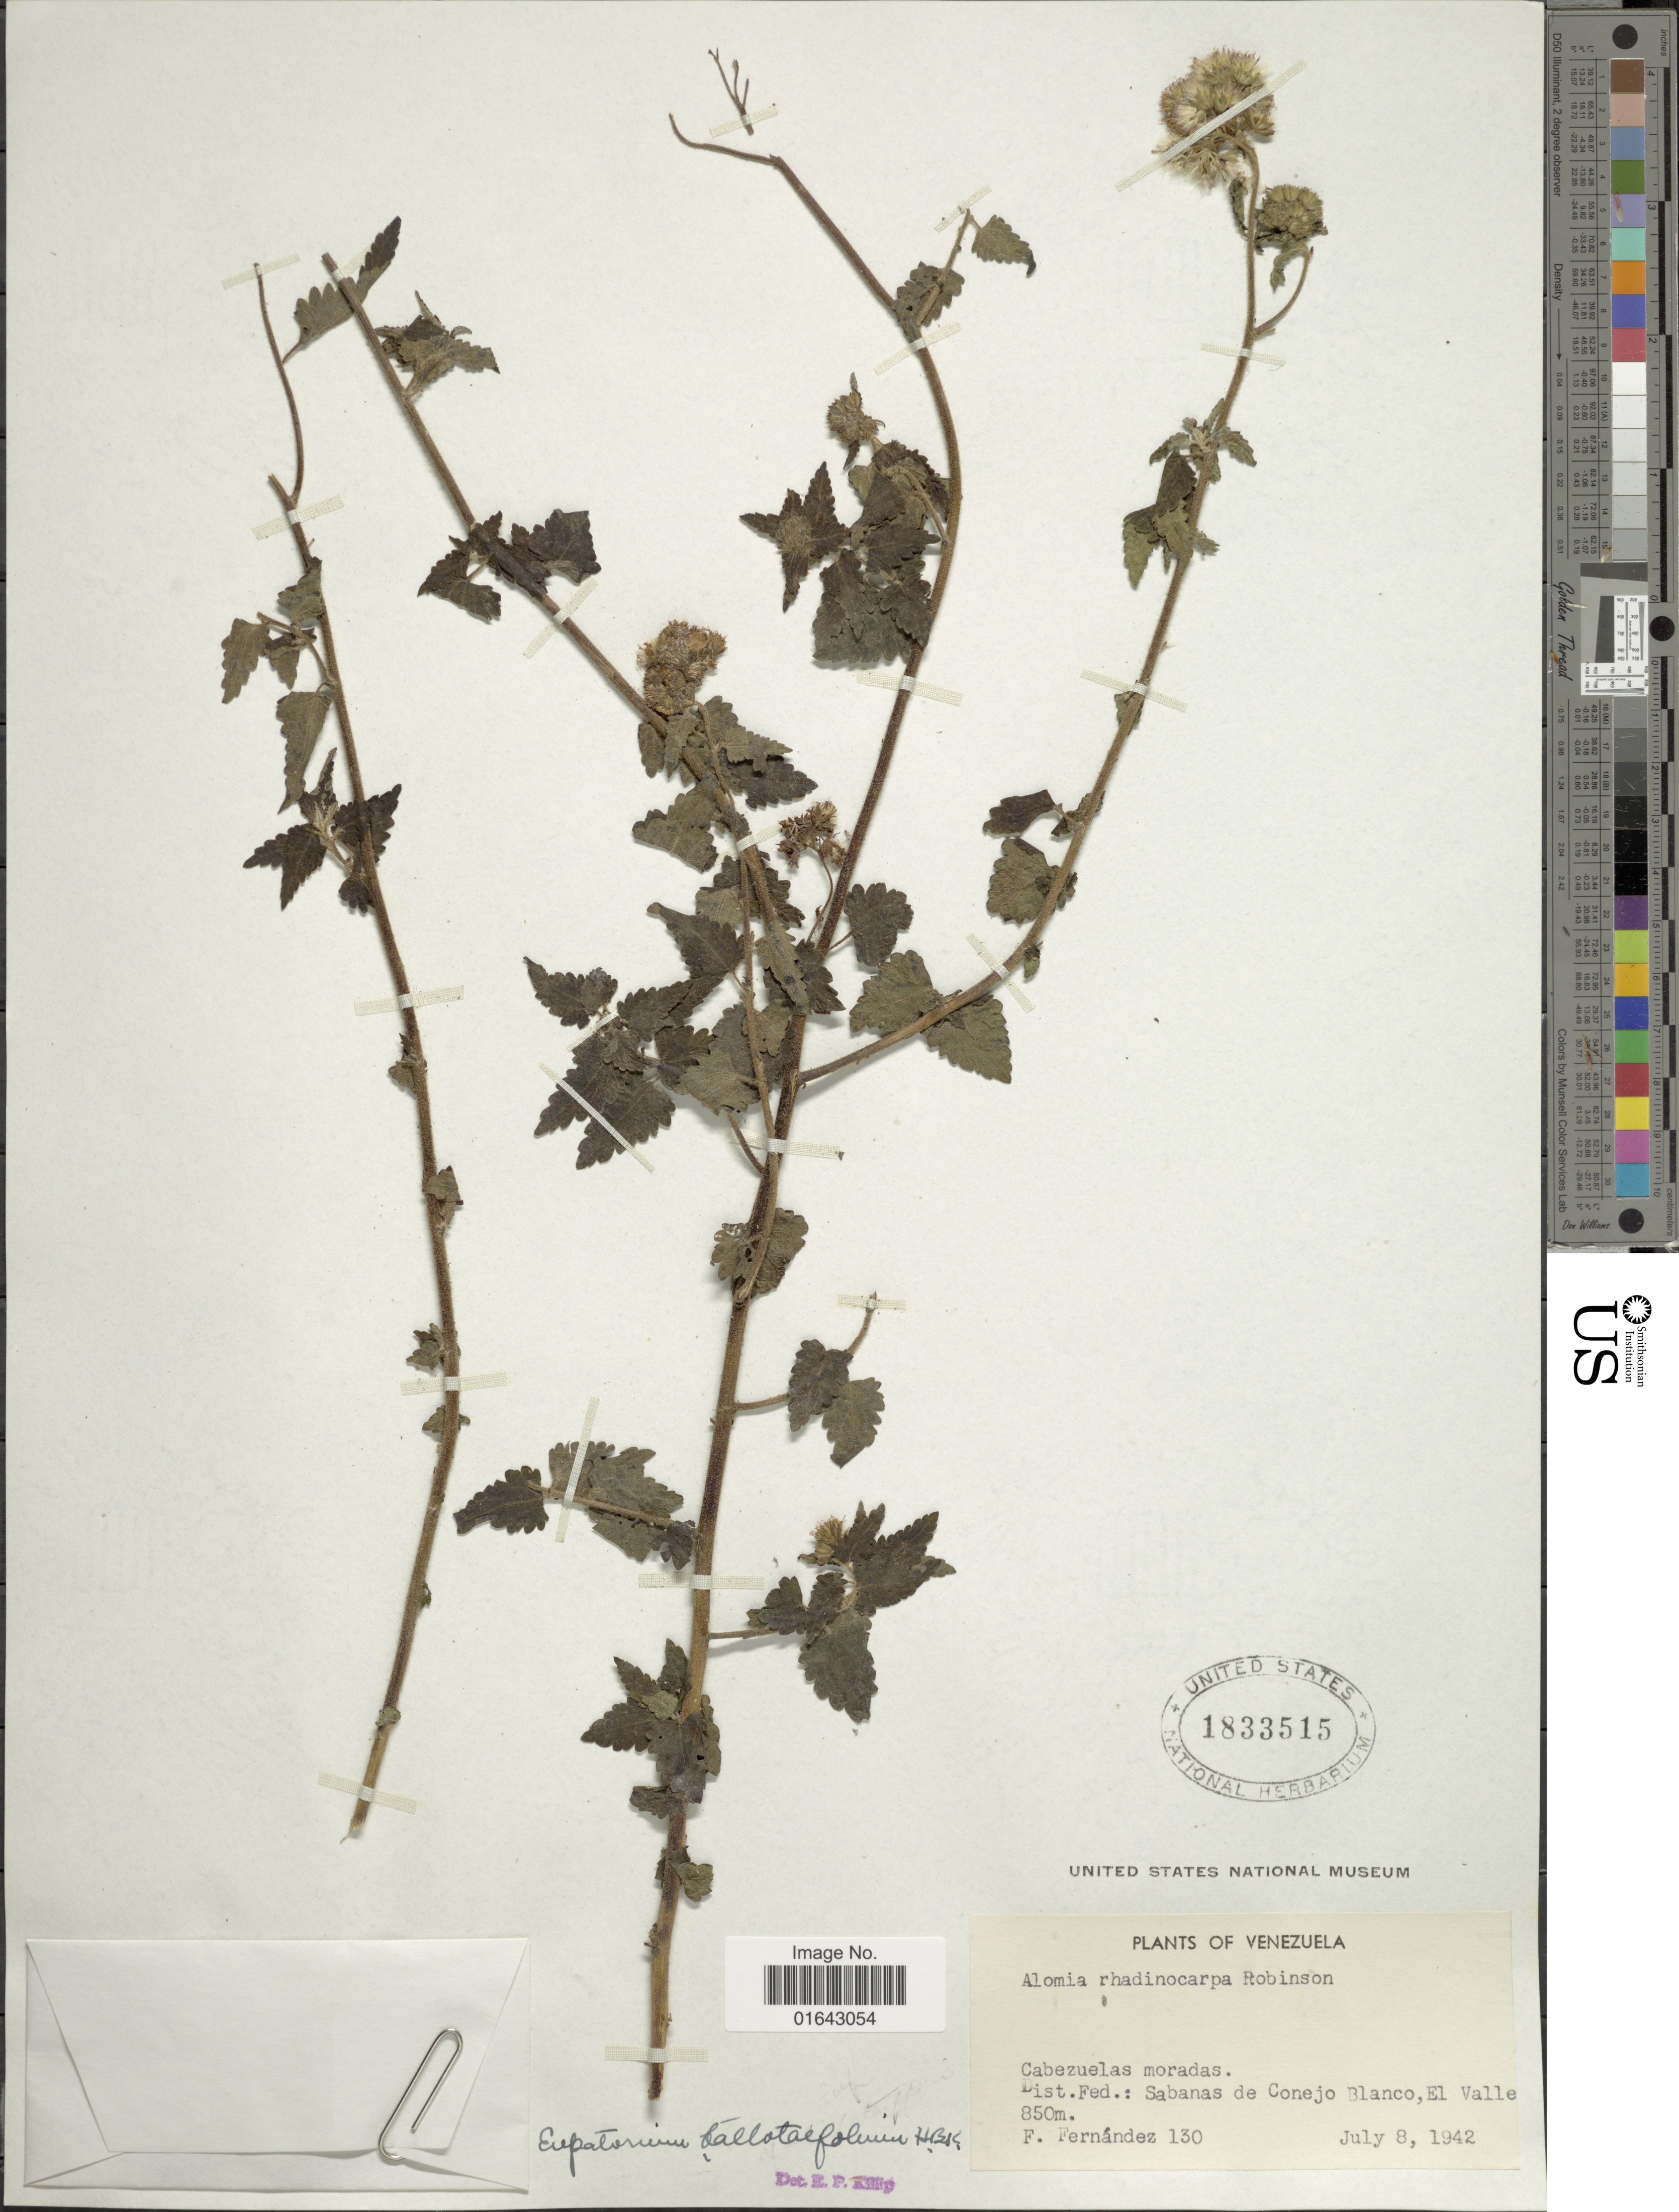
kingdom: Plantae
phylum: Tracheophyta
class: Magnoliopsida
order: Asterales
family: Asteraceae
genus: Conocliniopsis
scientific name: Conocliniopsis prasiifolia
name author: (DC.) R.M. King & H. Rob.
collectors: F. Fernández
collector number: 130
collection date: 1942-07-08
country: Venezuela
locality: Dist. Fed.: Sabanas de Conejo Blanco, El Valle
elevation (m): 850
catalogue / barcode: US 1833515